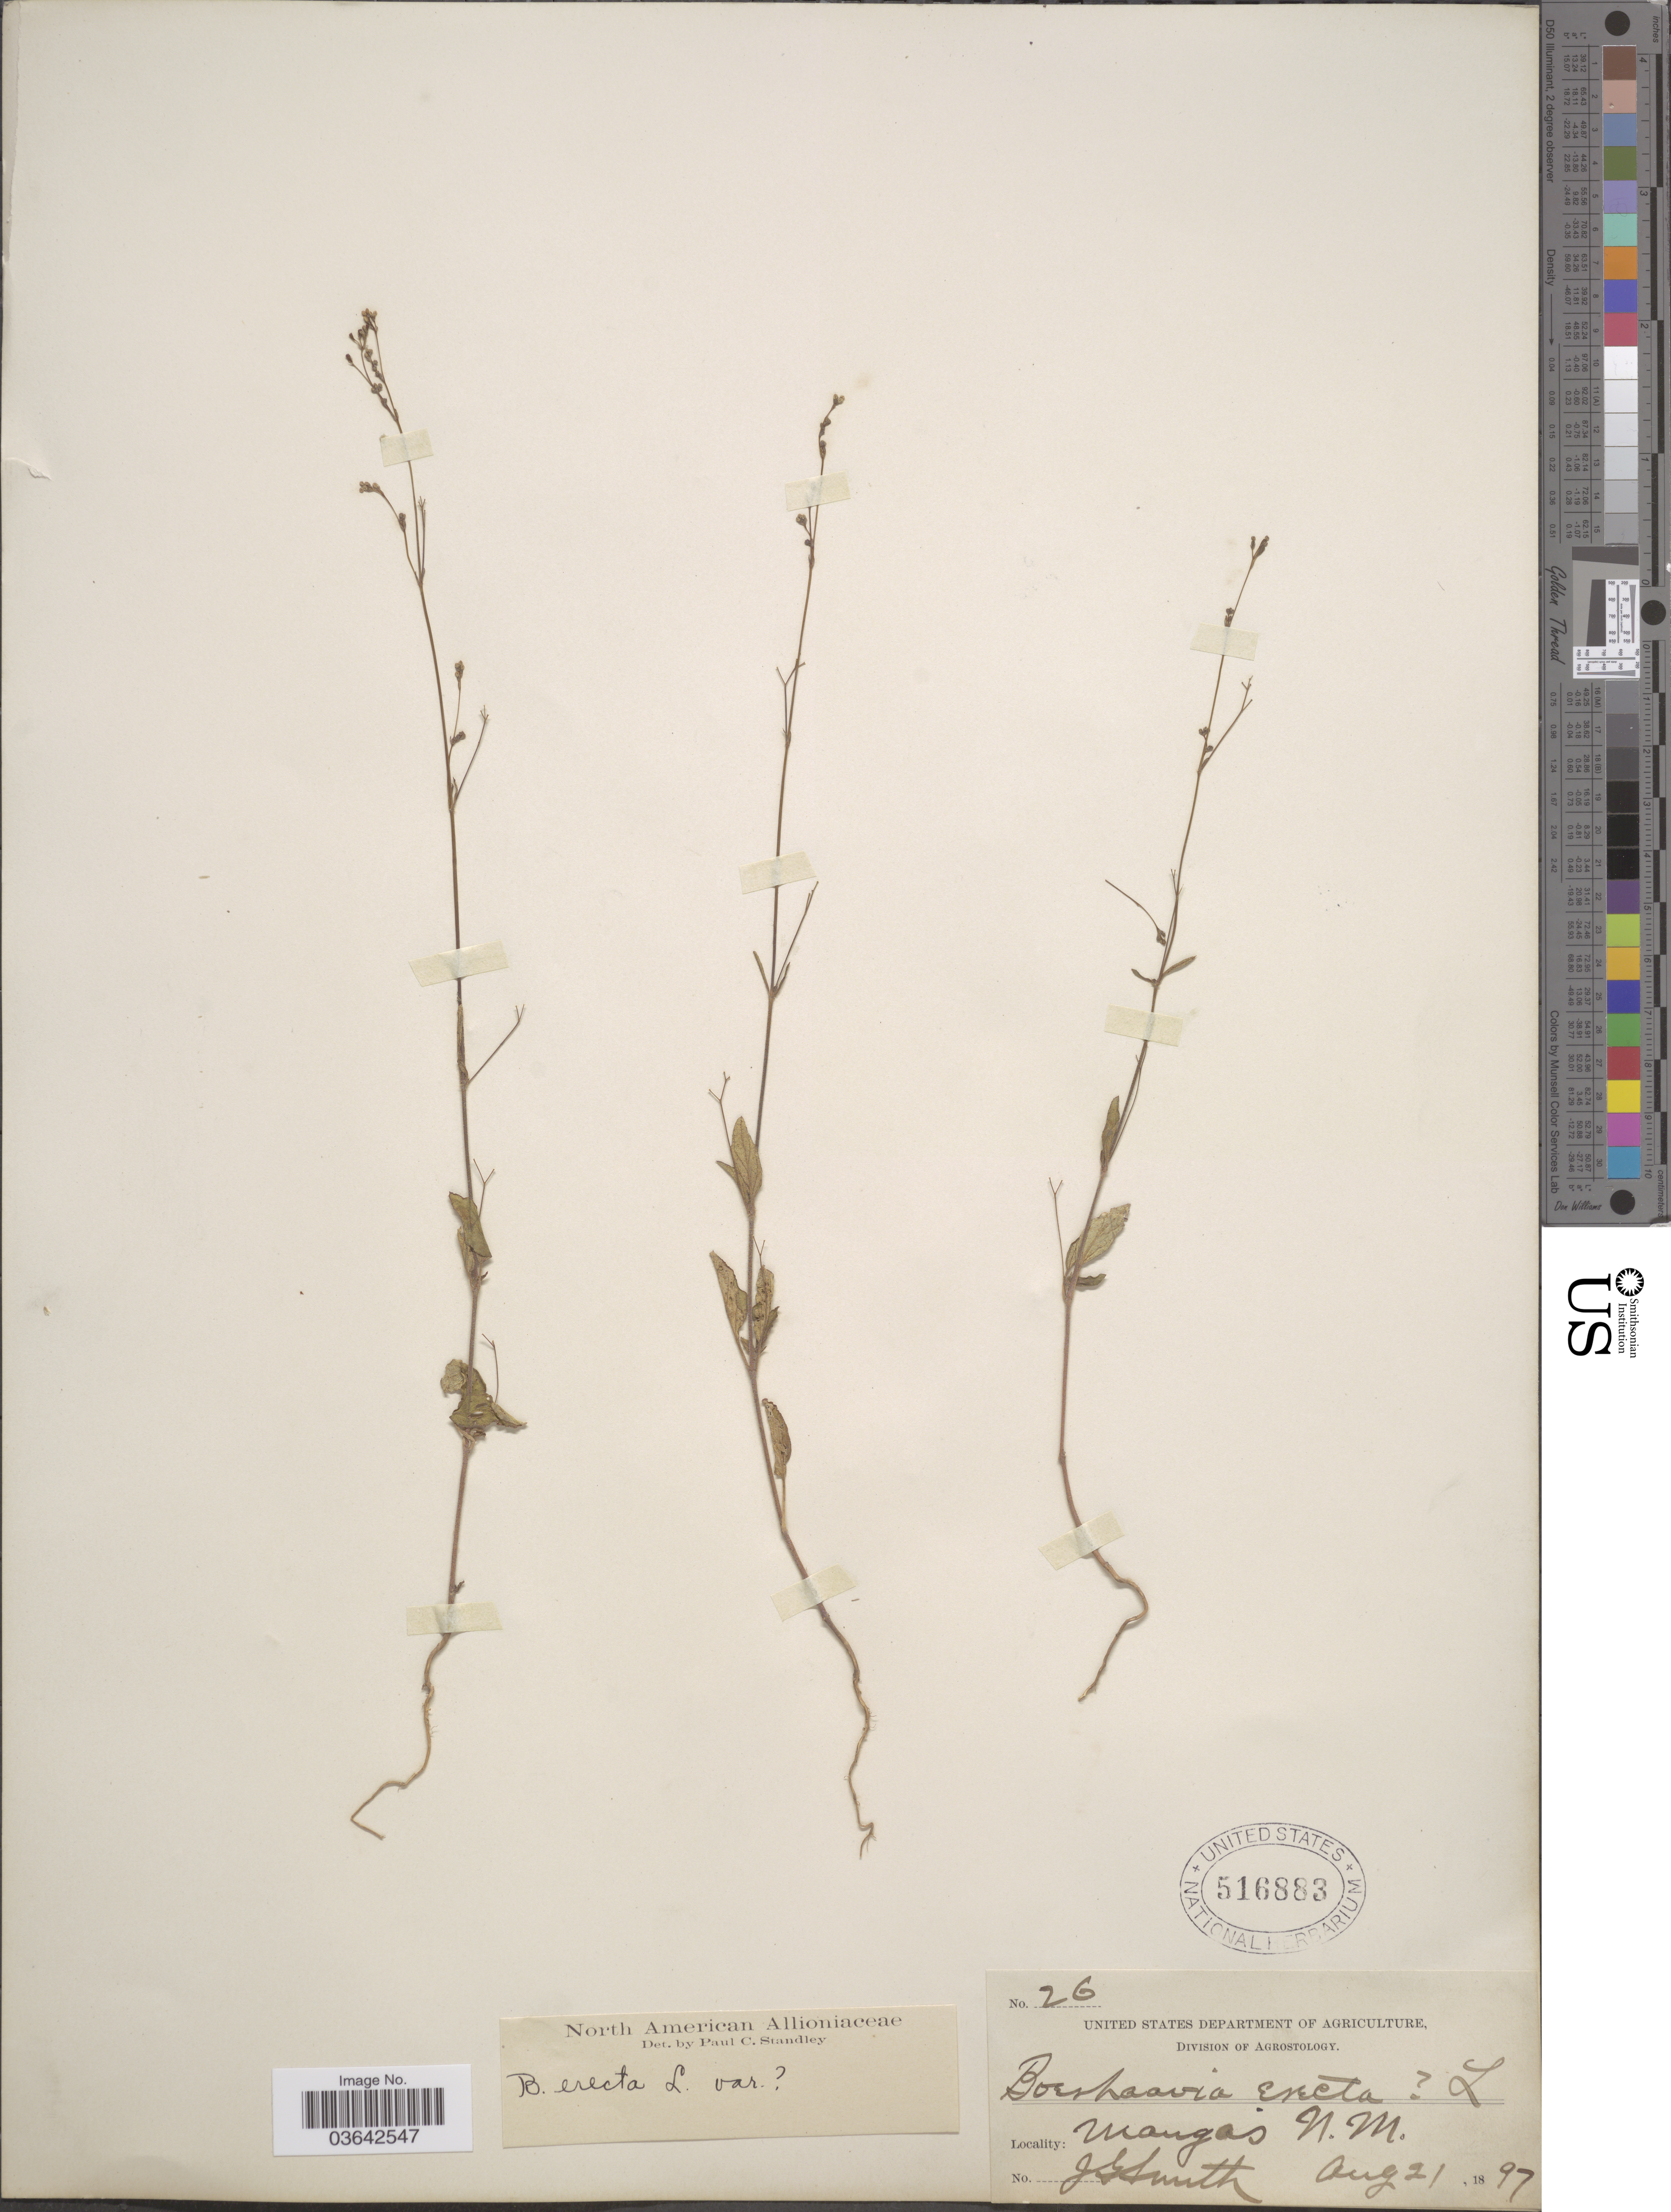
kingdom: Plantae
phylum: Tracheophyta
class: Magnoliopsida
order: Caryophyllales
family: Nyctaginaceae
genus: Boerhavia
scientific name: Boerhavia erecta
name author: L.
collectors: J. G. Smith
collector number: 26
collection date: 1897-08-21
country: United States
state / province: New Mexico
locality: Mangas.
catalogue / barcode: US 516883